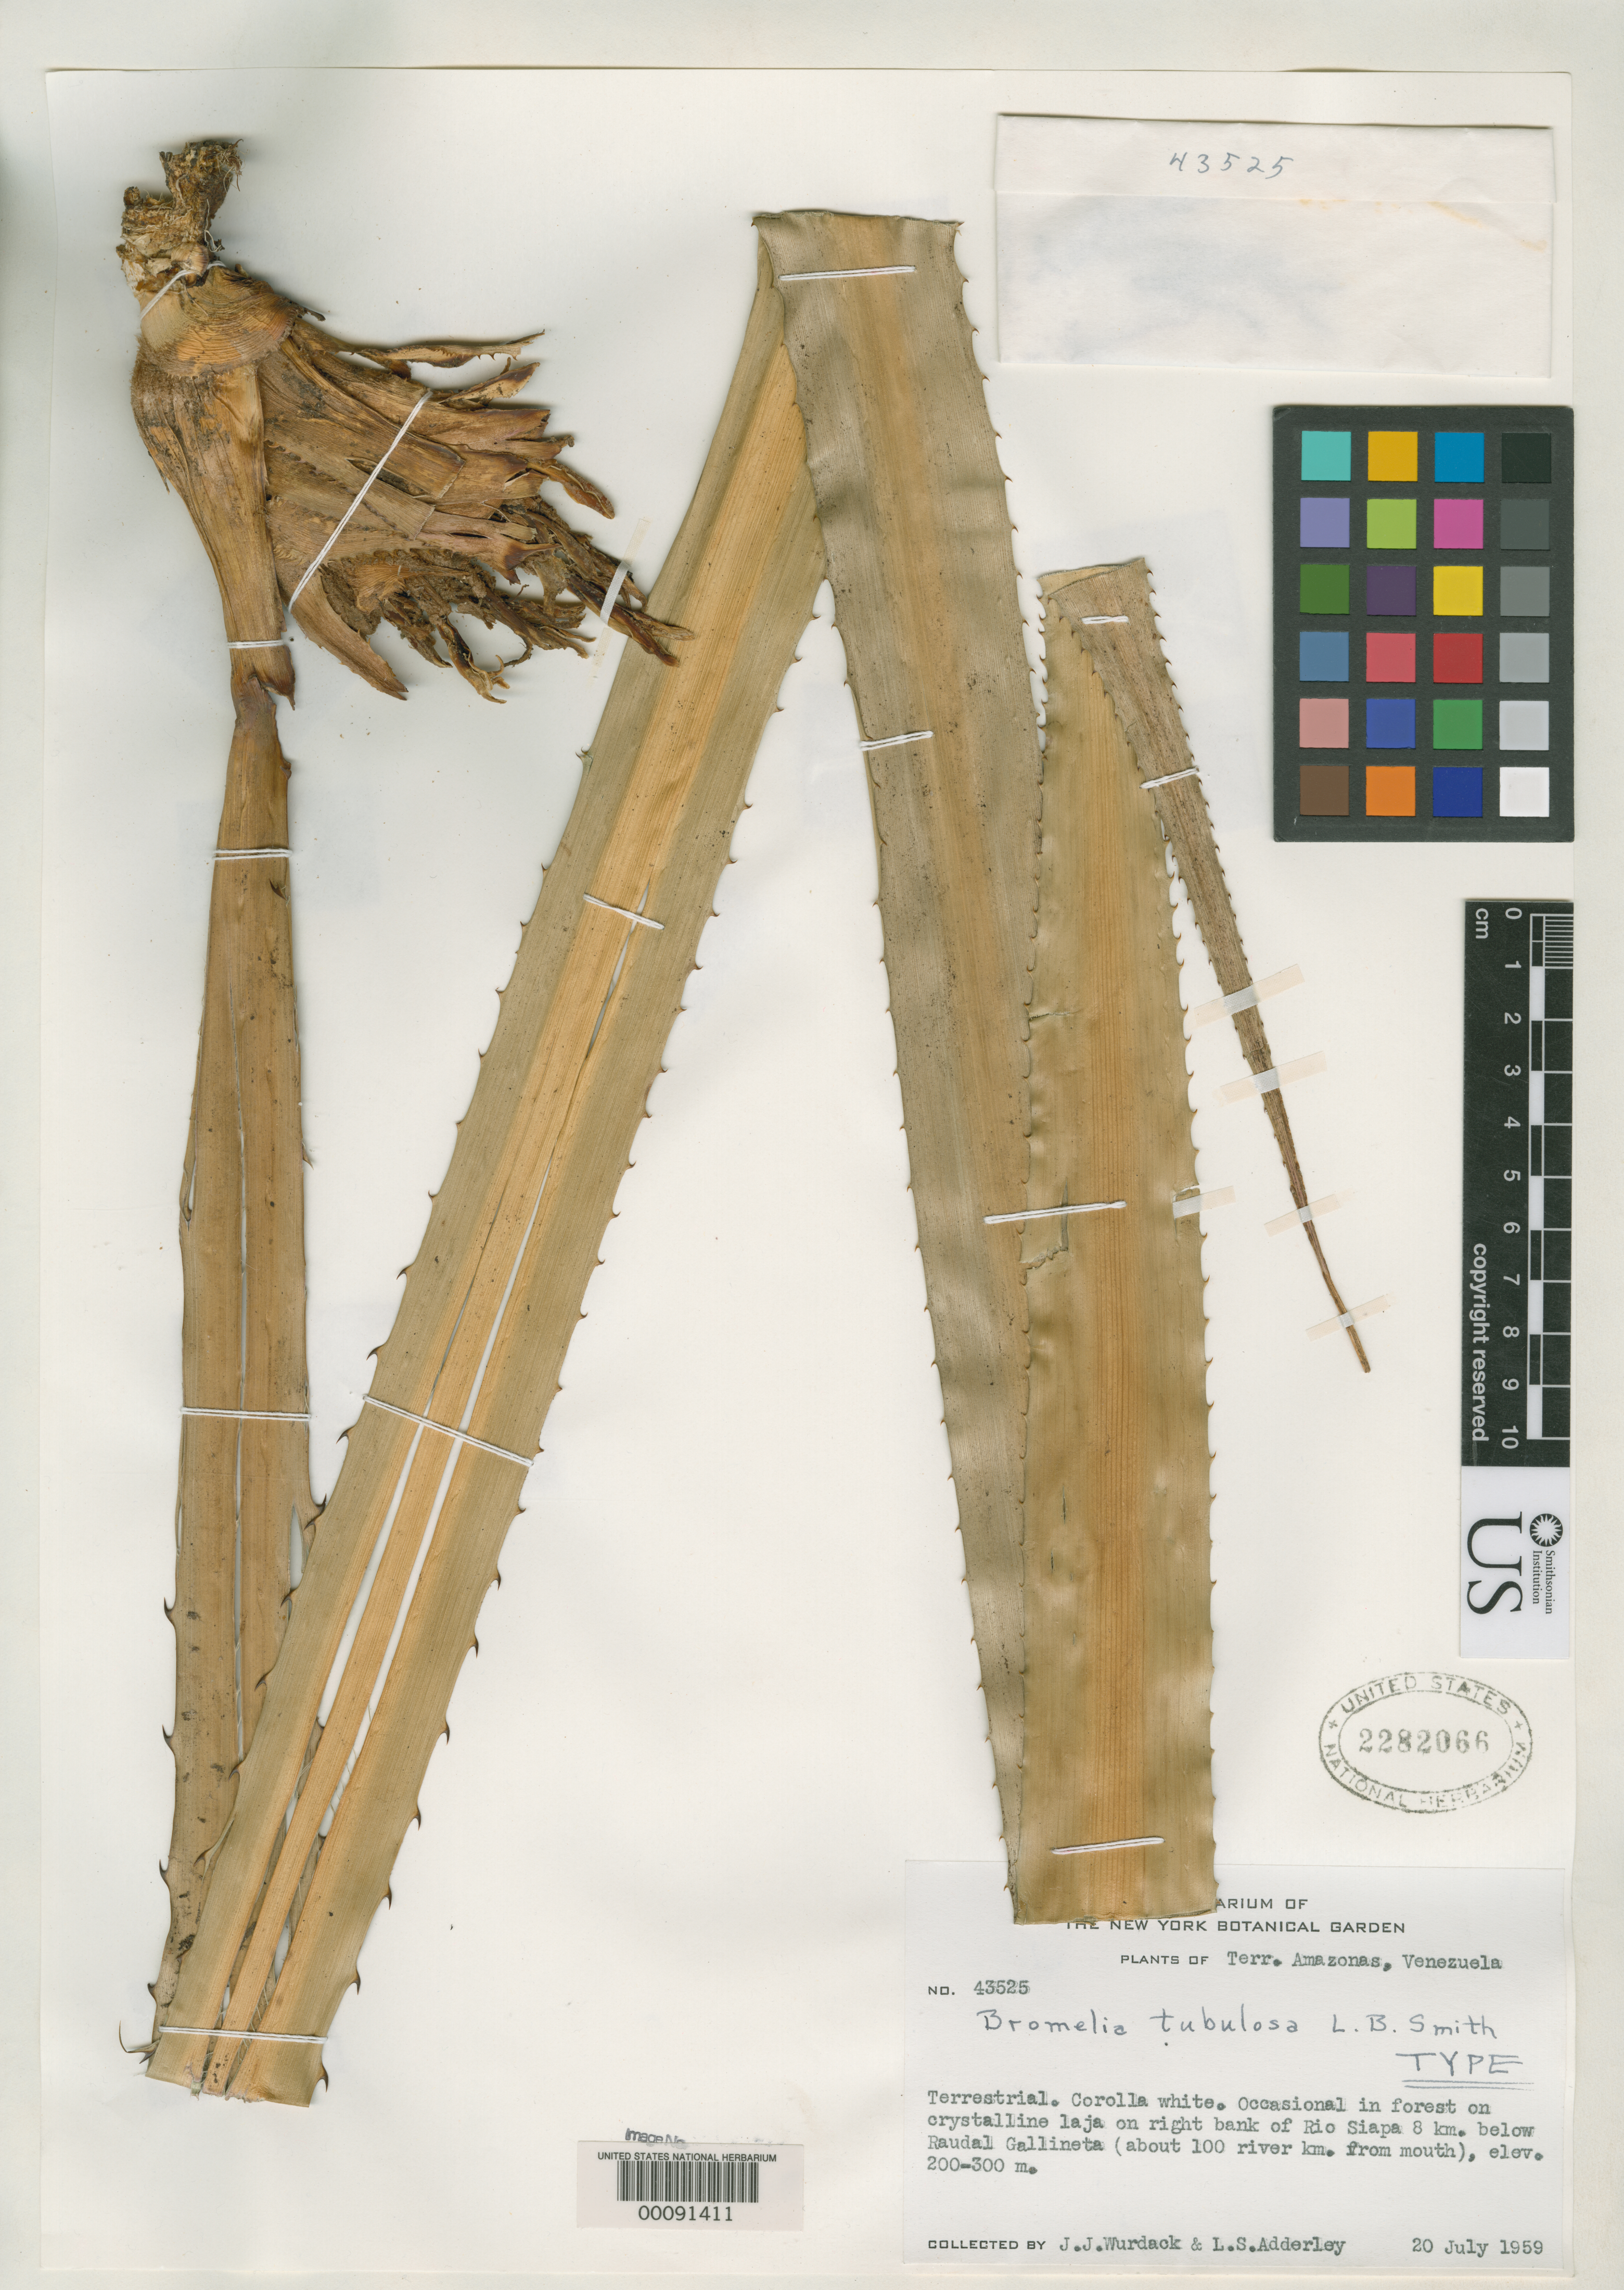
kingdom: Plantae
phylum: Tracheophyta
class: Liliopsida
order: Poales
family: Bromeliaceae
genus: Bromelia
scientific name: Bromelia tubulosa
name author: L.B. Sm.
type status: Holotype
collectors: J. J. Wurdack & L. S. Adderley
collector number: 43525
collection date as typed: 20 Jul 1959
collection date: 1959-07-20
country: Venezuela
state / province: Amazonas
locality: Right bank of Rio Siapa, 8 km below Raudal Gallineta, ca. 100 River km from mouth.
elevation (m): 200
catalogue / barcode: US 2282066